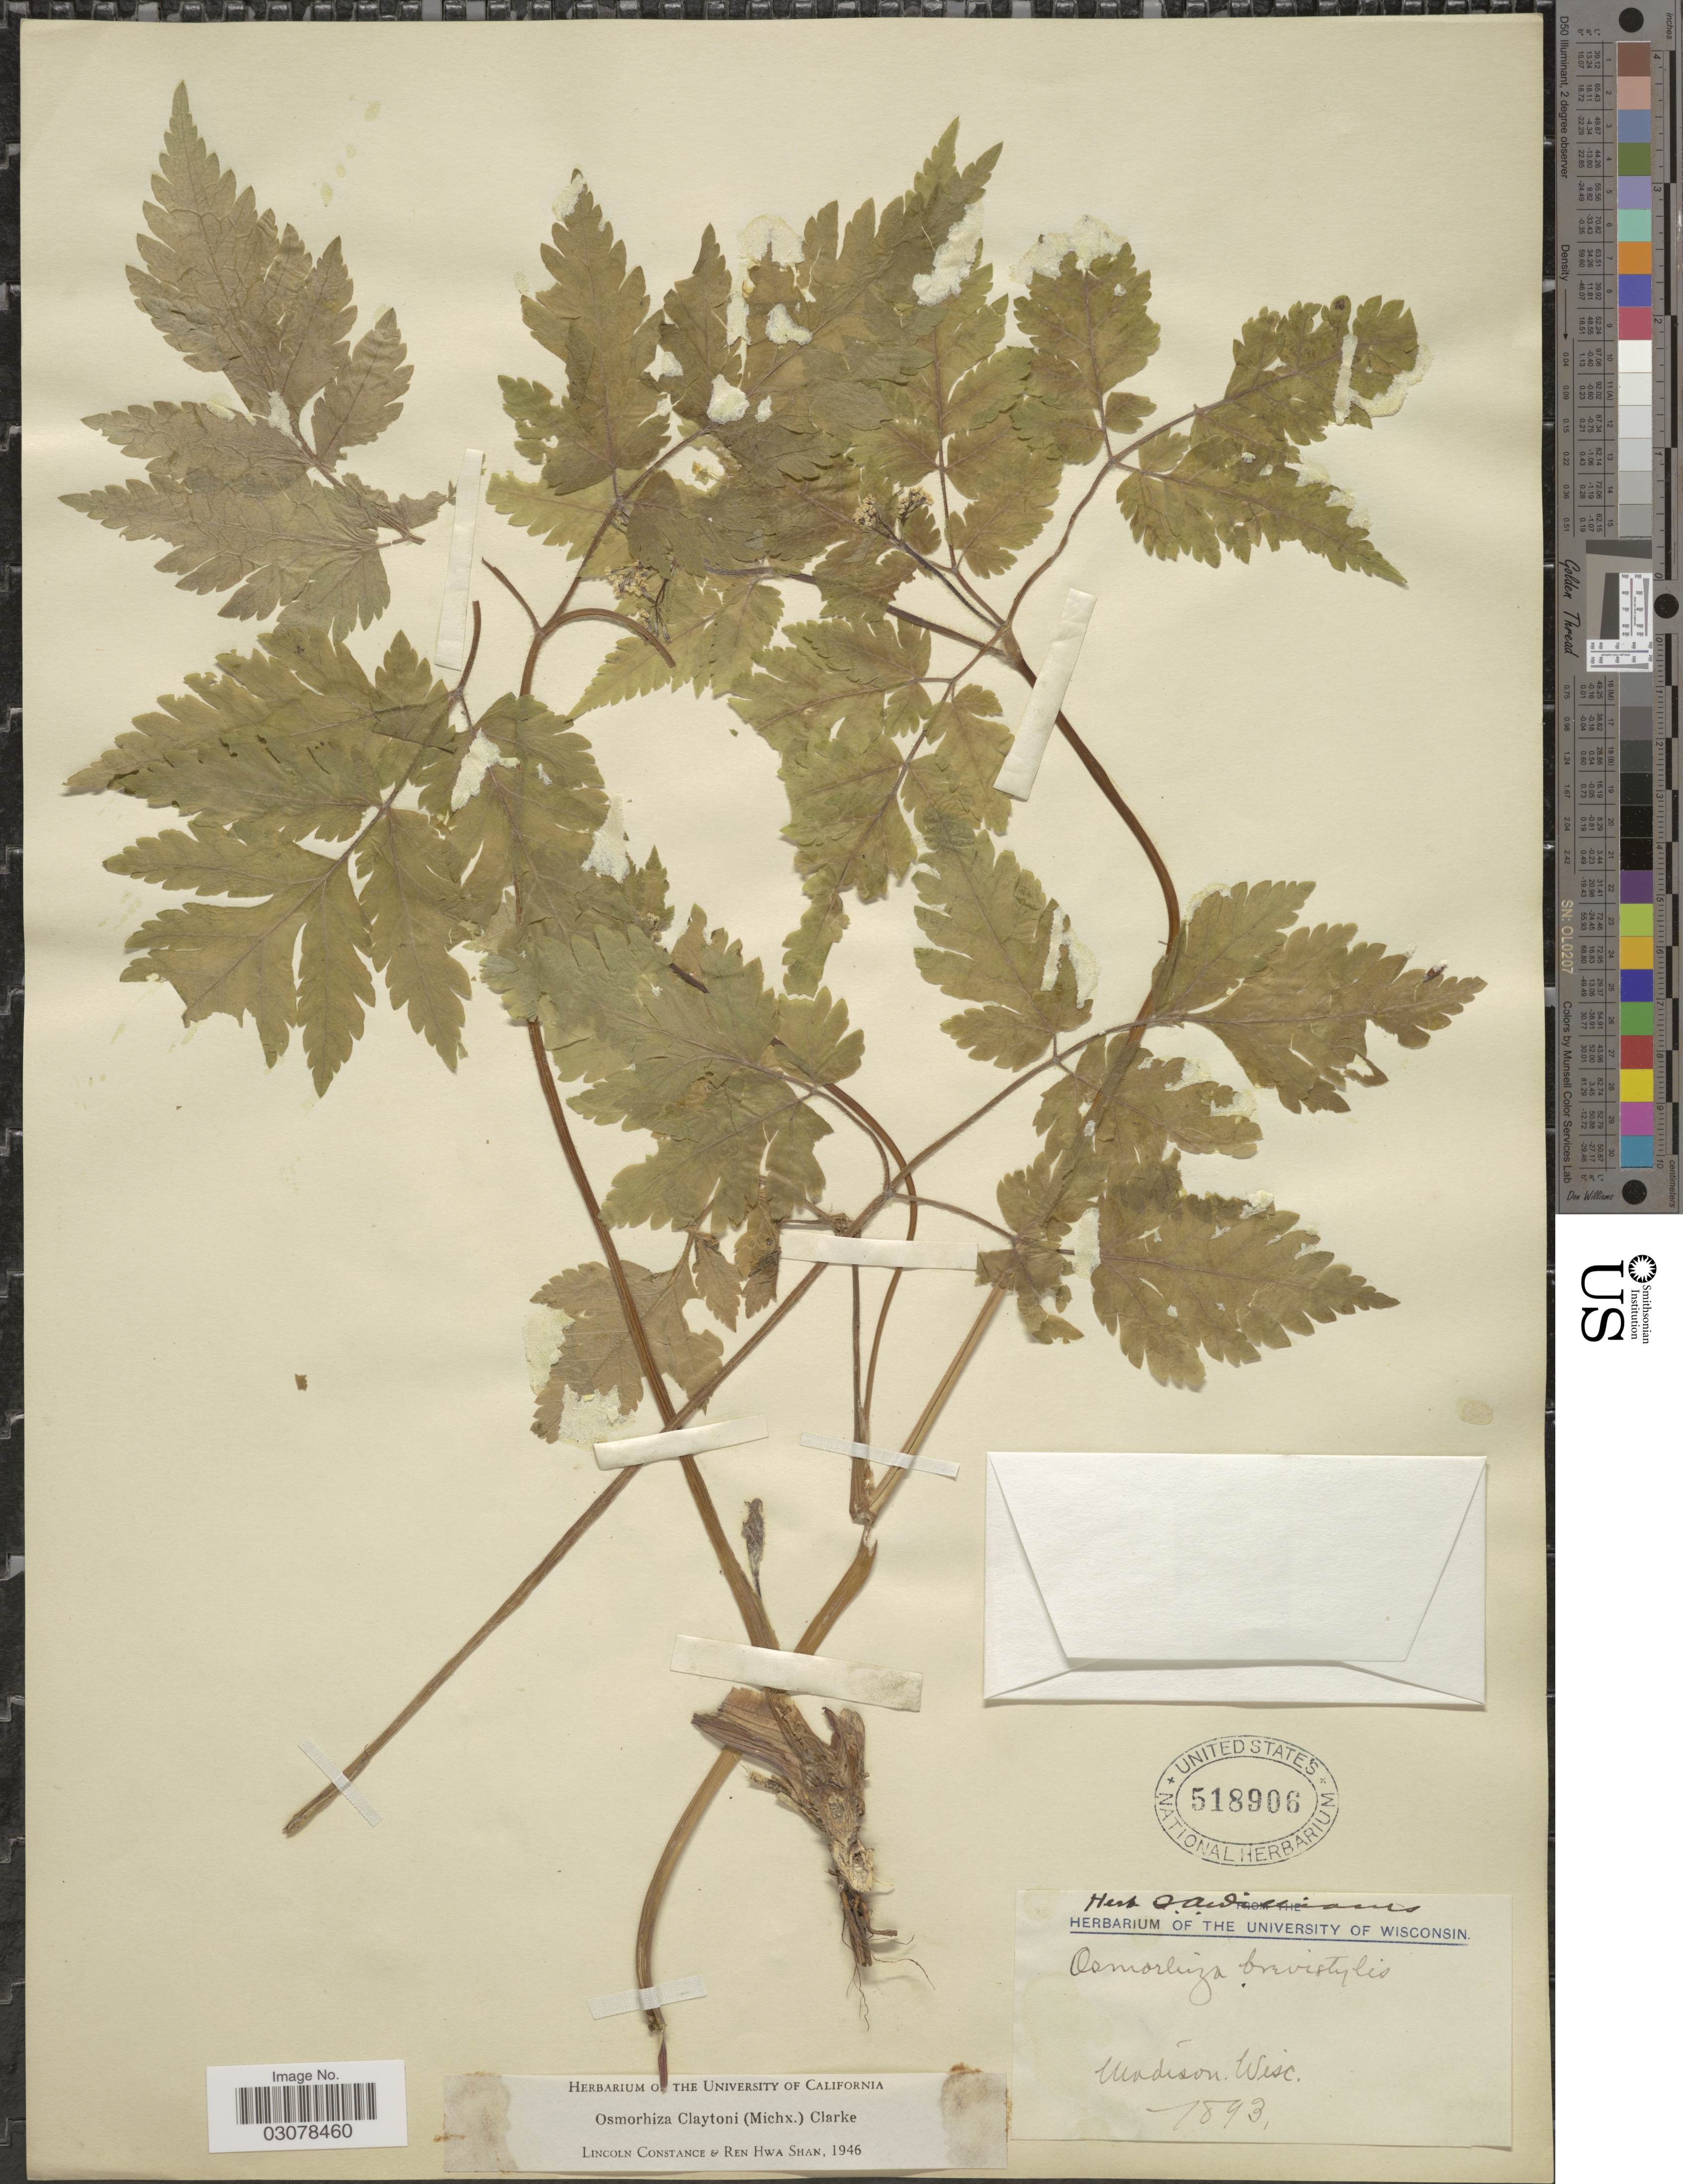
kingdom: Plantae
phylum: Tracheophyta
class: Magnoliopsida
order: Apiales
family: Apiaceae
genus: Osmorhiza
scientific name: Osmorhiza claytonii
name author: (Michx.) C.B. Clarke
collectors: T. A. Williams (herbarium)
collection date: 1893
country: United States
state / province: Wisconsin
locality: Madison.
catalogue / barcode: US 518906